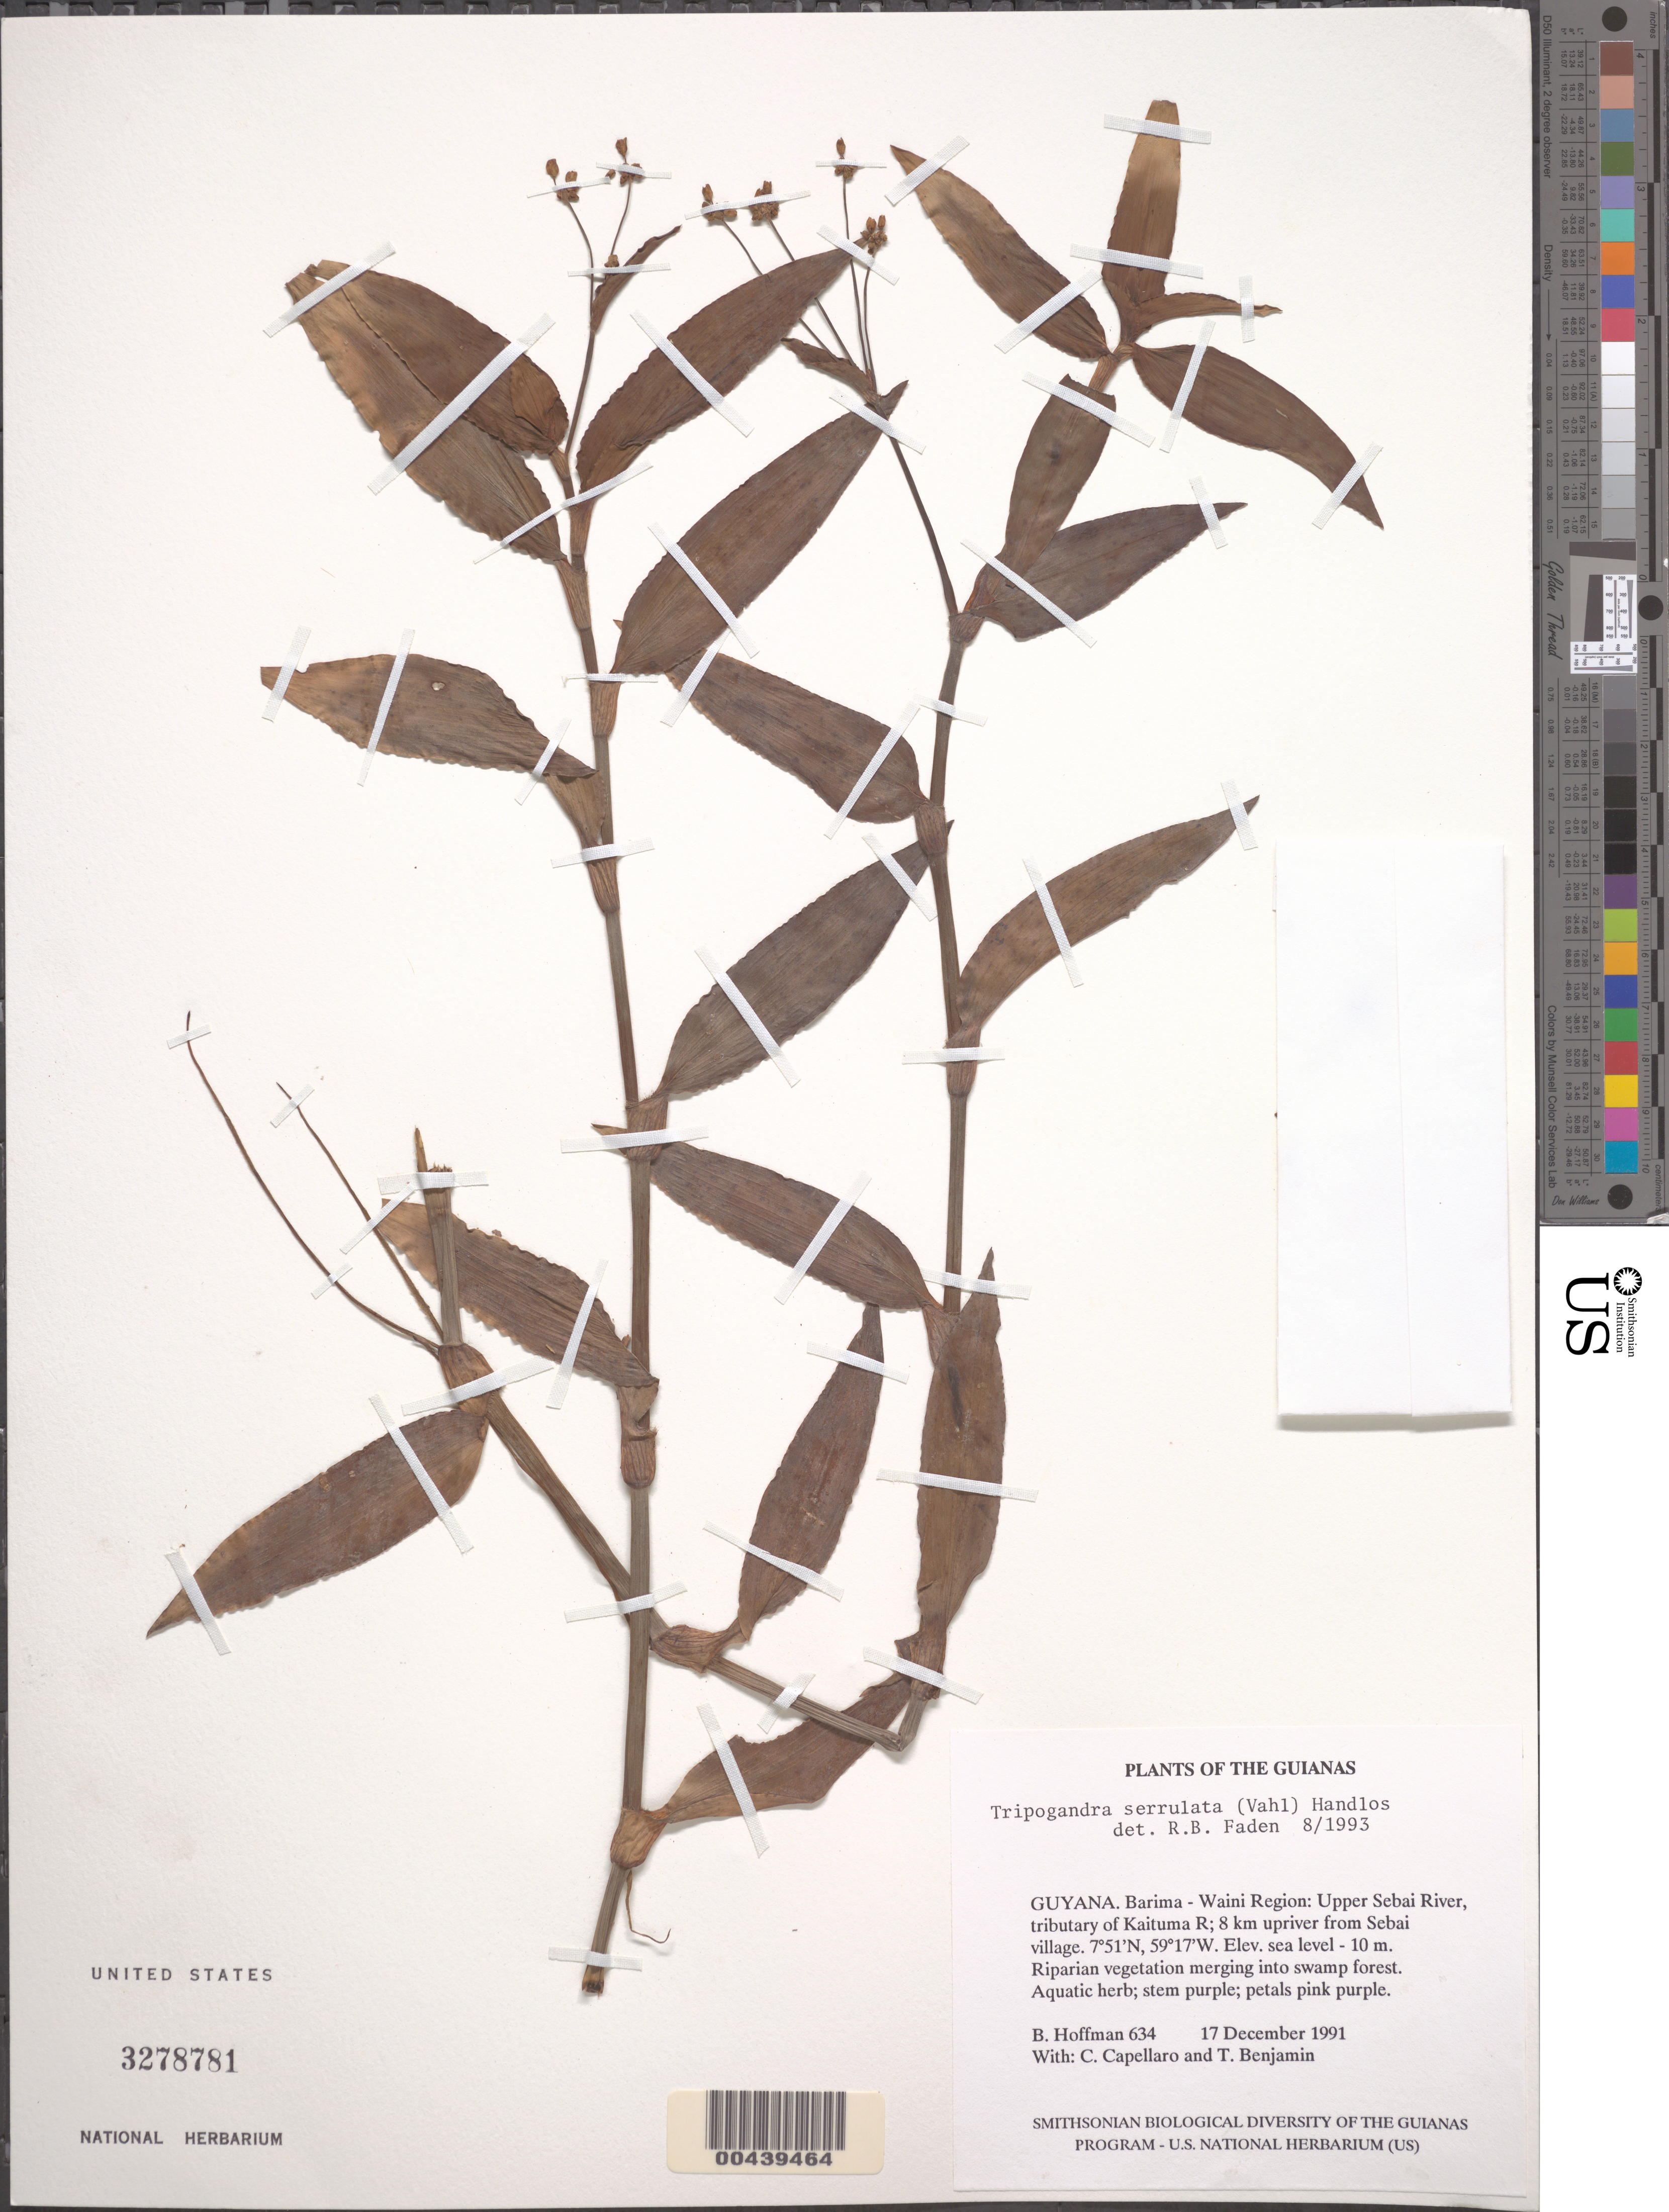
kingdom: Plantae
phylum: Tracheophyta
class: Liliopsida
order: Commelinales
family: Commelinaceae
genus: Tripogandra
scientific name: Tripogandra serrulata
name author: (Vahl) Handlos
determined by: Faden, Robert B., (US), Smithsonian Institution - National Museum of Natural History (UNITED STATES)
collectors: B. Hoffman, C. Capellaro & T. Benjamin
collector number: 634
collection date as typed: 17 Dec 1991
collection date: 1991-12-17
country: Guyana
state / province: Barima-Waini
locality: Upper sebai river, kaituma river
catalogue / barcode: US 3278781